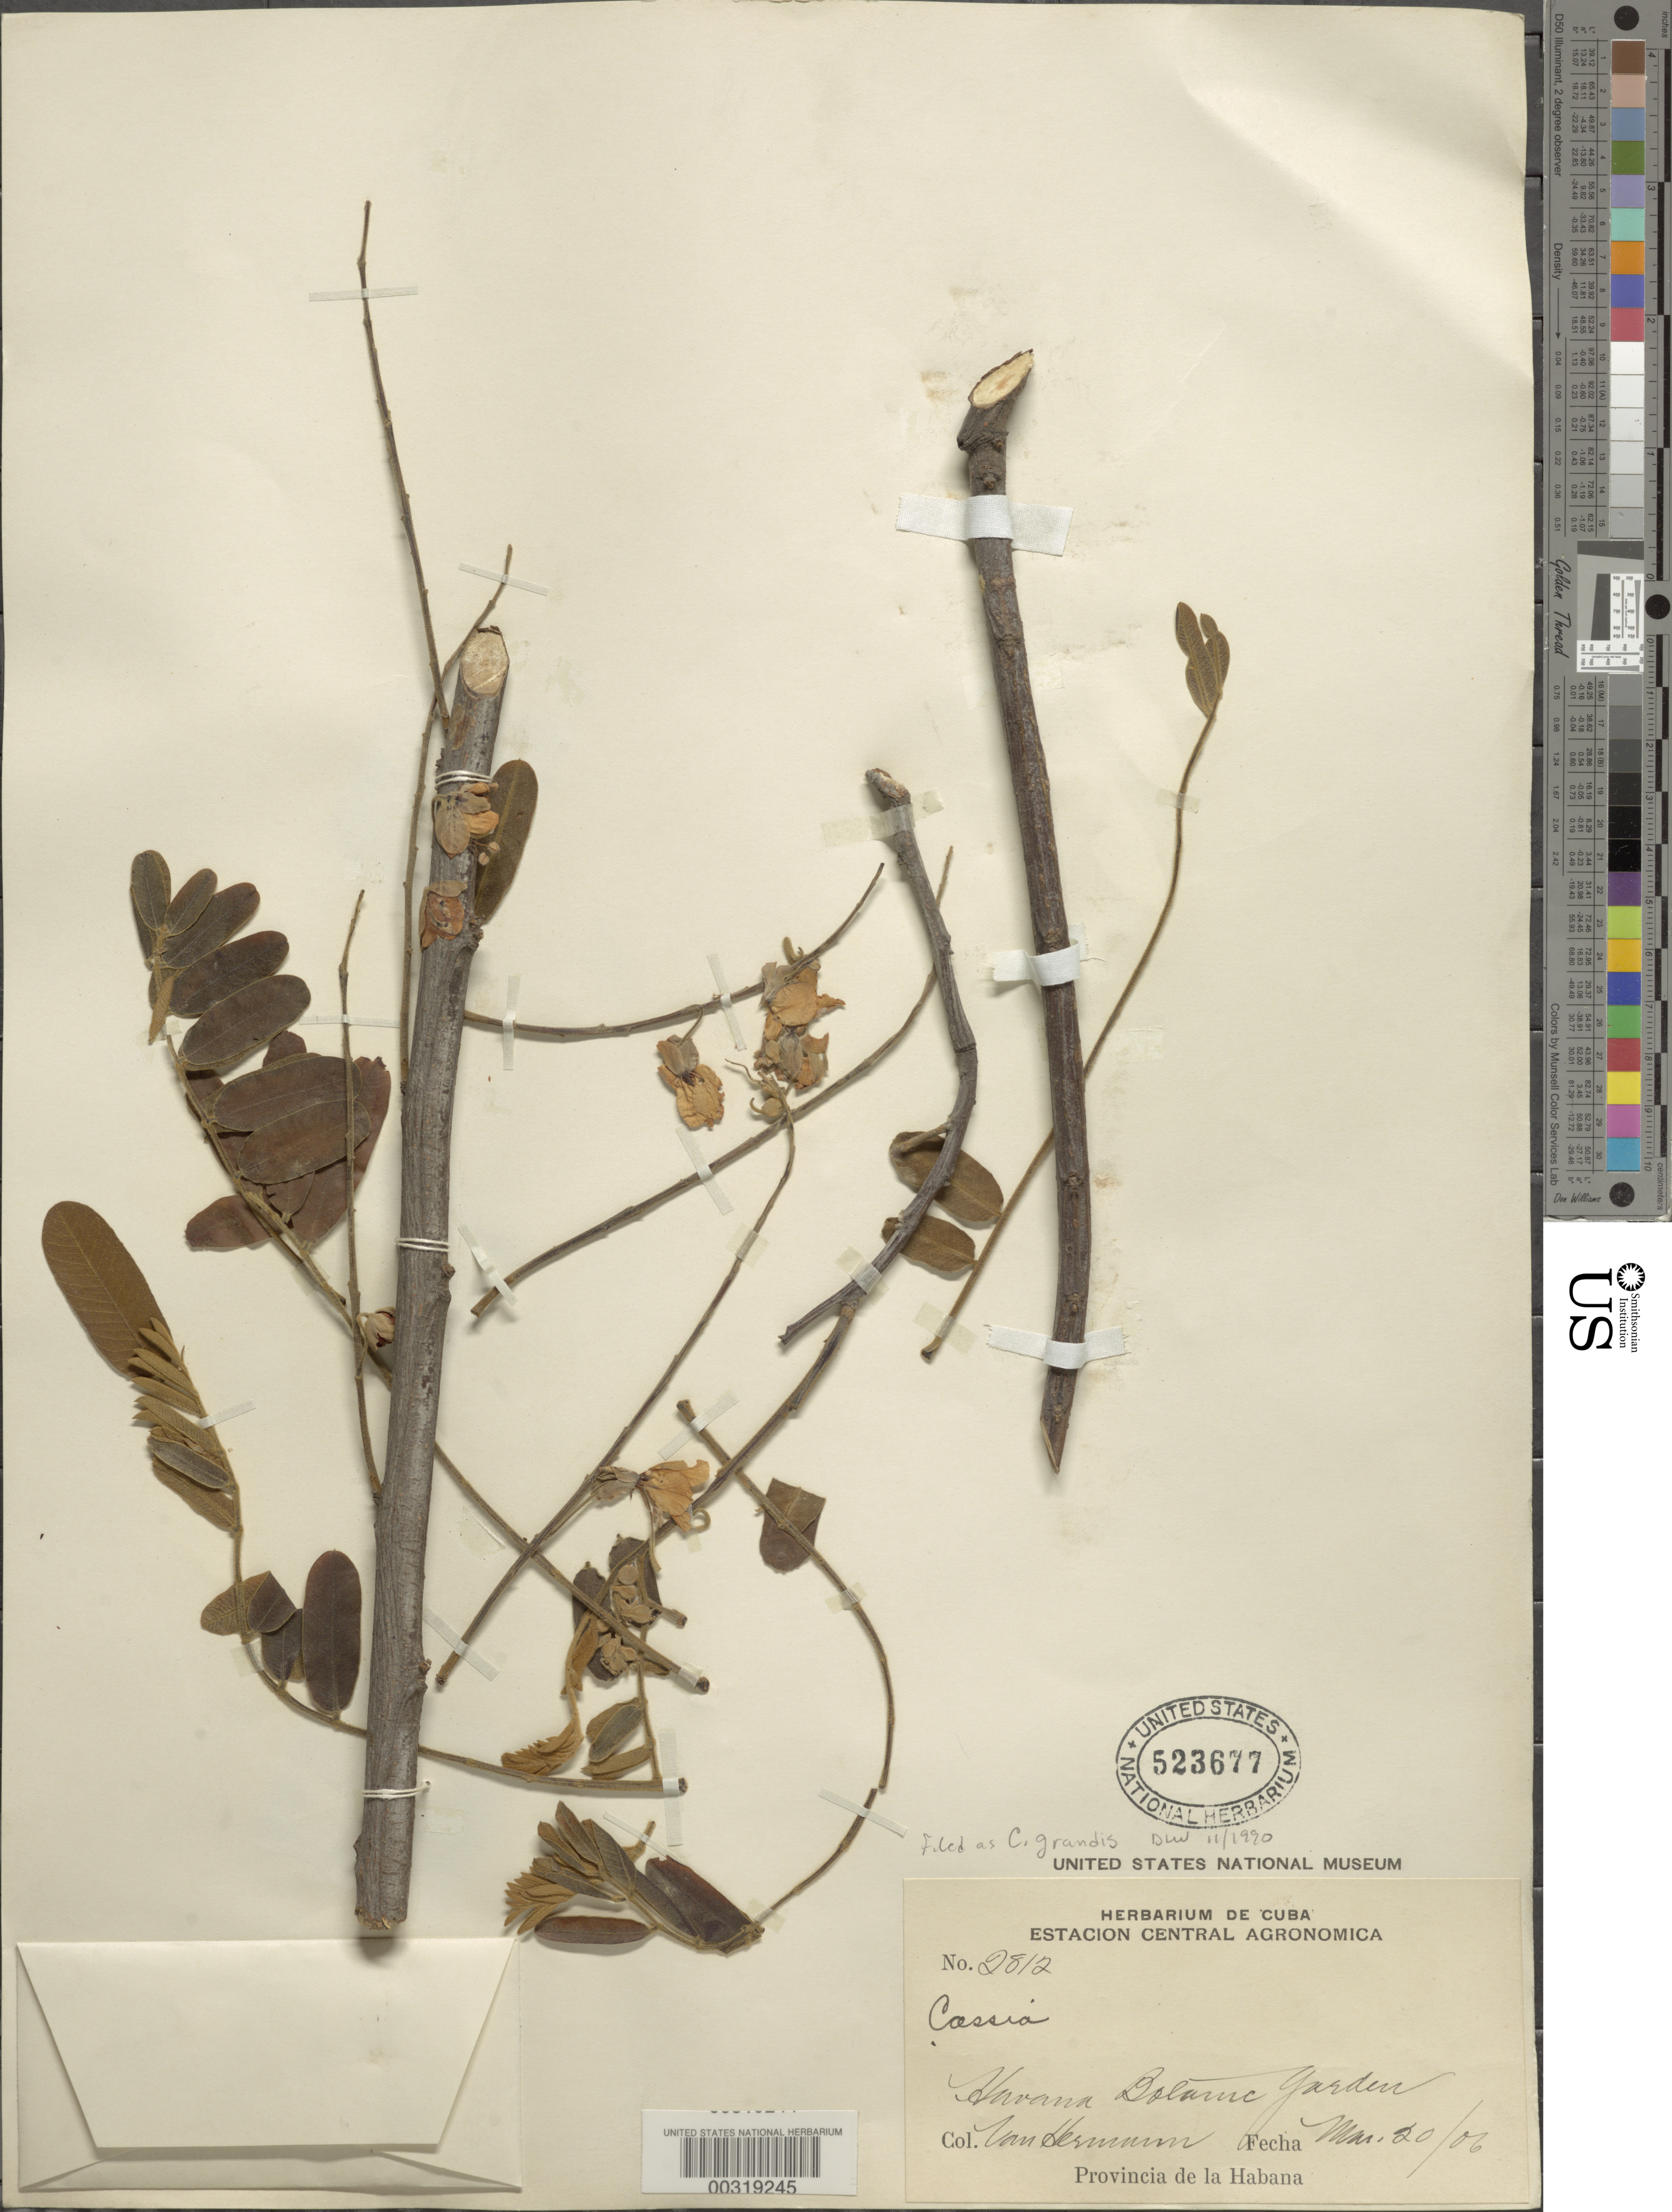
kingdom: Plantae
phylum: Tracheophyta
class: Magnoliopsida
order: Fabales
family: Fabaceae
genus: Cassia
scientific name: Cassia grandis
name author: L. f.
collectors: H. A. Van Hermann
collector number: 2812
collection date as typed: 20 Mar 1906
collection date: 1906-03-20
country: Cuba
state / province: La Habana / La Habana (city)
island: Greater Antilles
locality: Havana botanic garden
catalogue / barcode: US 523677